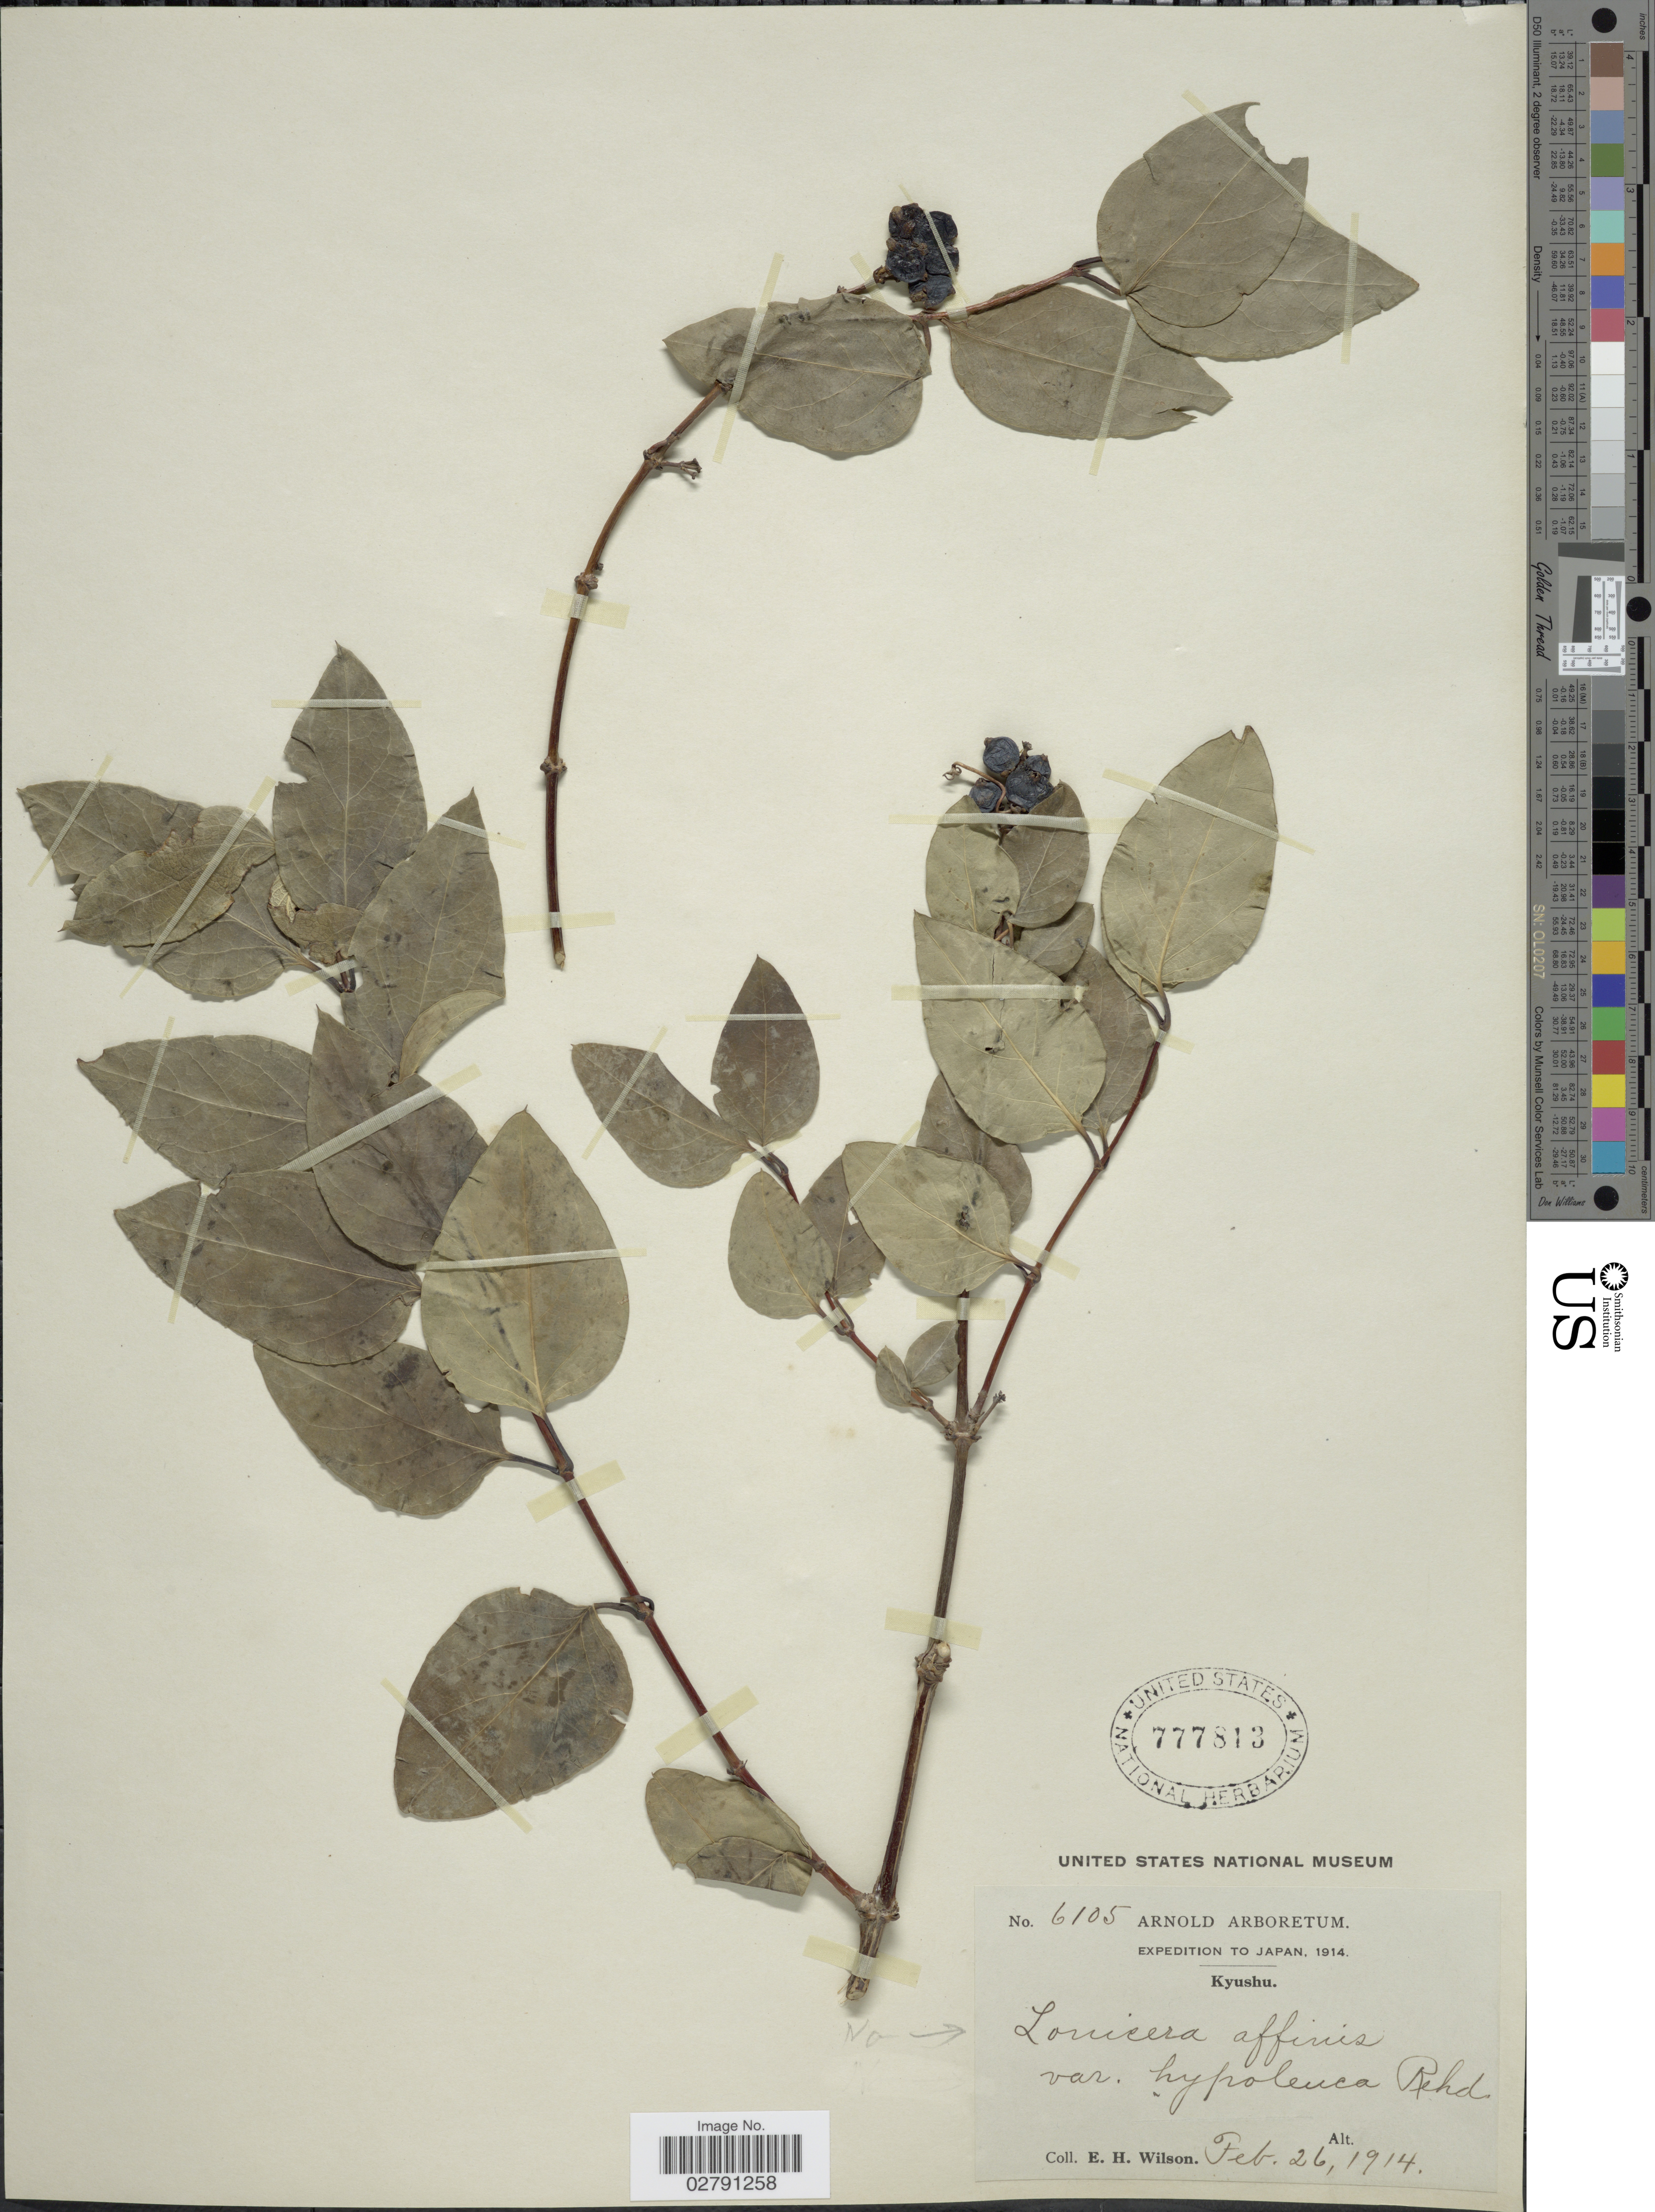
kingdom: Plantae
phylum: Tracheophyta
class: Magnoliopsida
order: Dipsacales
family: Caprifoliaceae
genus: Lonicera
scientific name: Lonicera sp.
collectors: E. Wilson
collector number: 6105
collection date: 1914-02-26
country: Japan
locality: Kyushu.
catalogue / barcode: US 777813